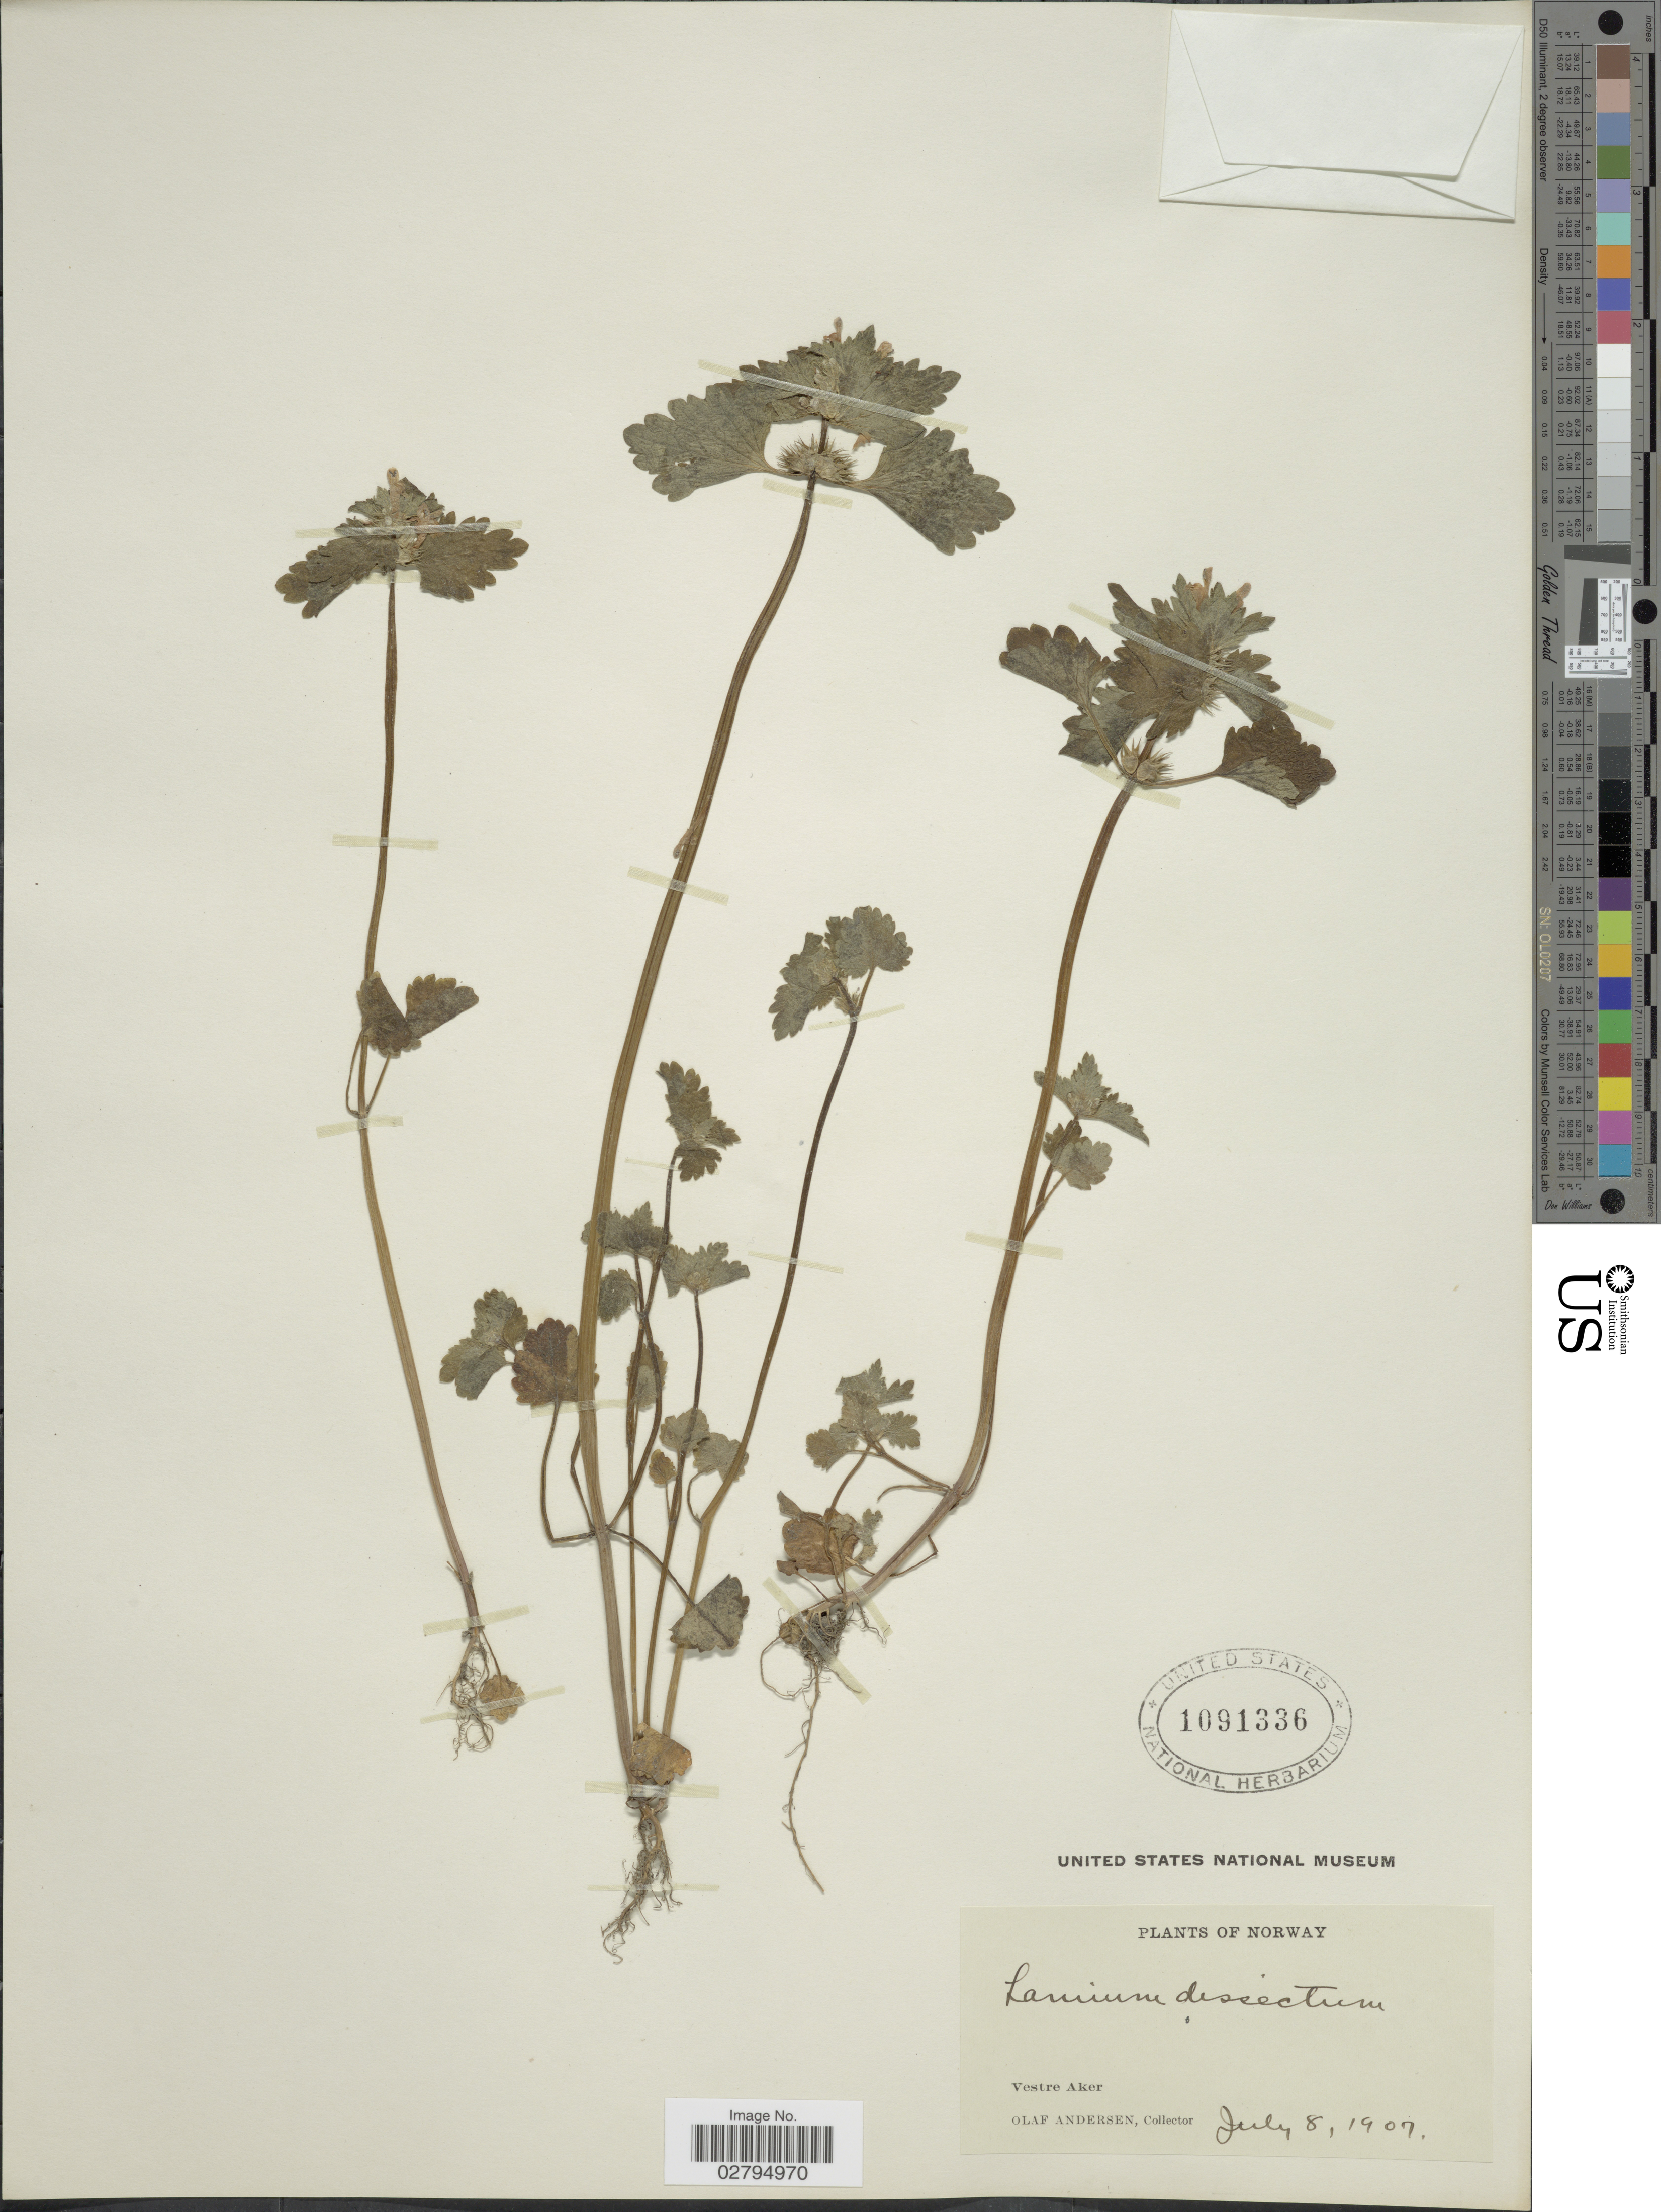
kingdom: Plantae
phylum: Tracheophyta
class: Magnoliopsida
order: Lamiales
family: Lamiaceae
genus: Lamium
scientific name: Lamium hybridum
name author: Vill.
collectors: O. Andersen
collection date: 1907-07-08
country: Norway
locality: Vestre Aker.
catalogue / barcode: US 1091336